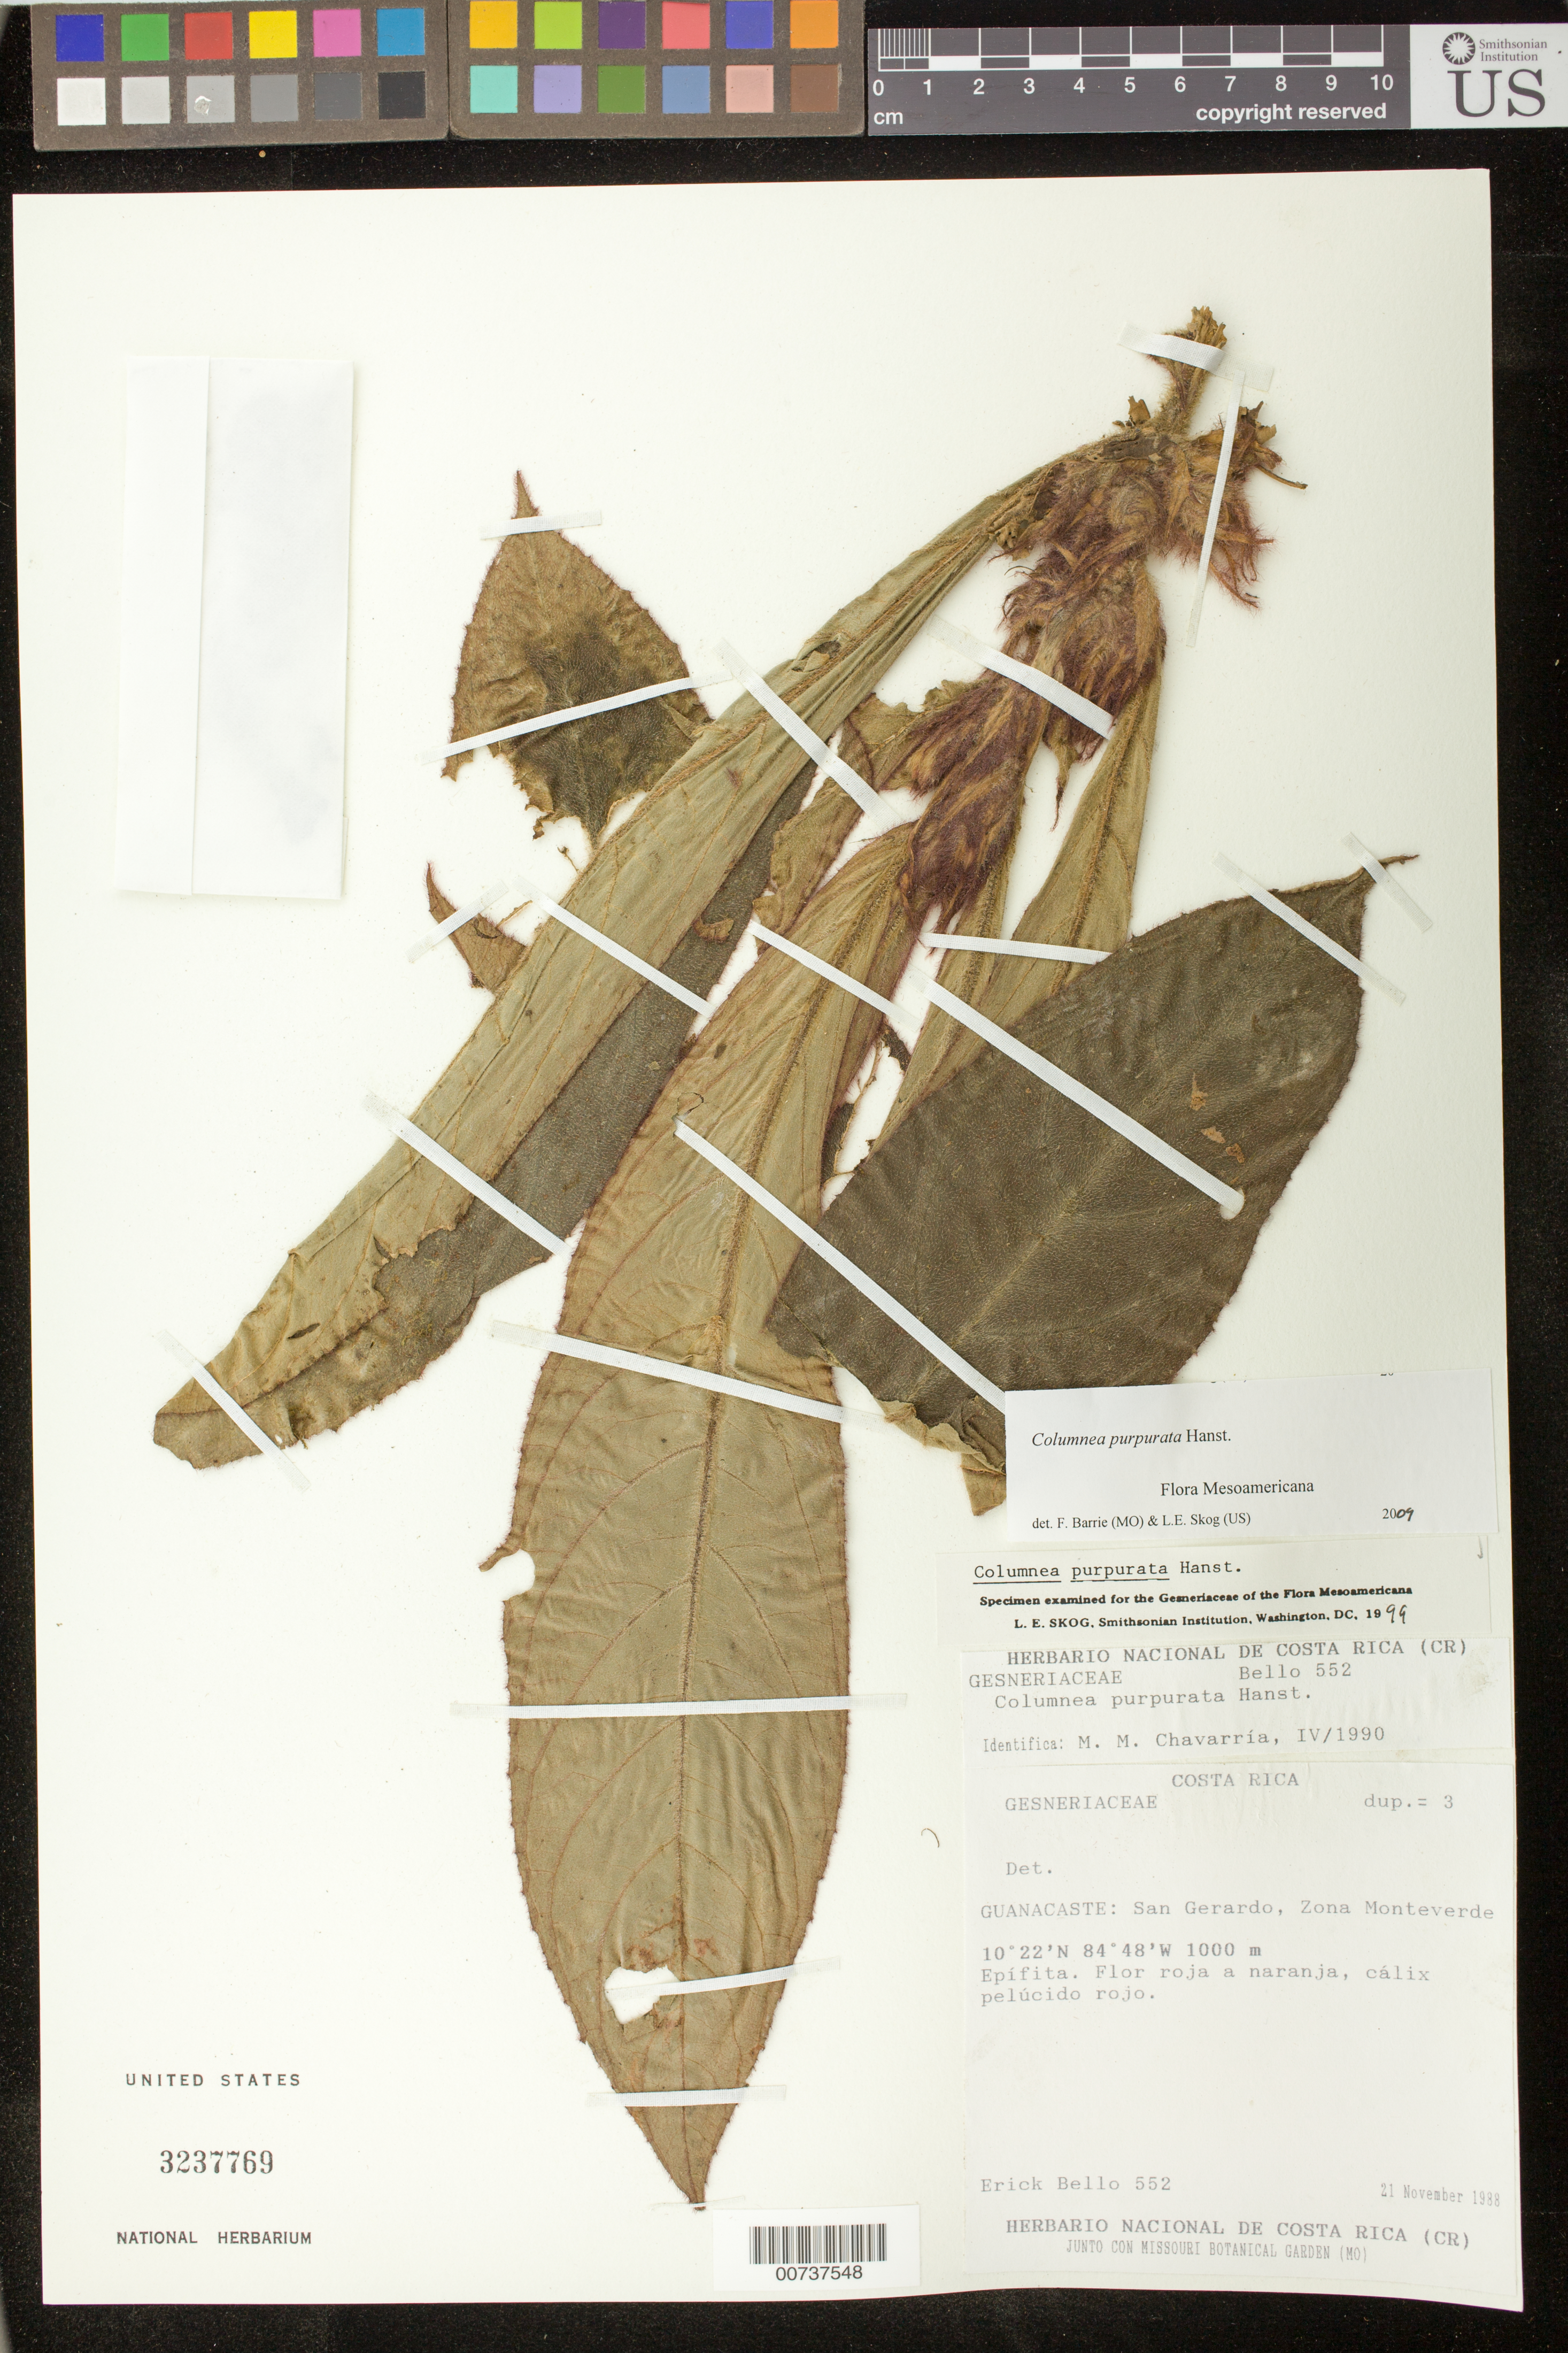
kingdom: Plantae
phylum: Tracheophyta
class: Magnoliopsida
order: Lamiales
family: Gesneriaceae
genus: Columnea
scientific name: Columnea purpurata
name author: Hanst.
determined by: Skog, Laurence E.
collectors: E. Bello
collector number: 552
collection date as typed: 21 Nov 1988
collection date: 1988-11-21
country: Costa Rica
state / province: Guanacaste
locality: San Gerardo, Zona Monteverde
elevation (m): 1000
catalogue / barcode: US 3237769